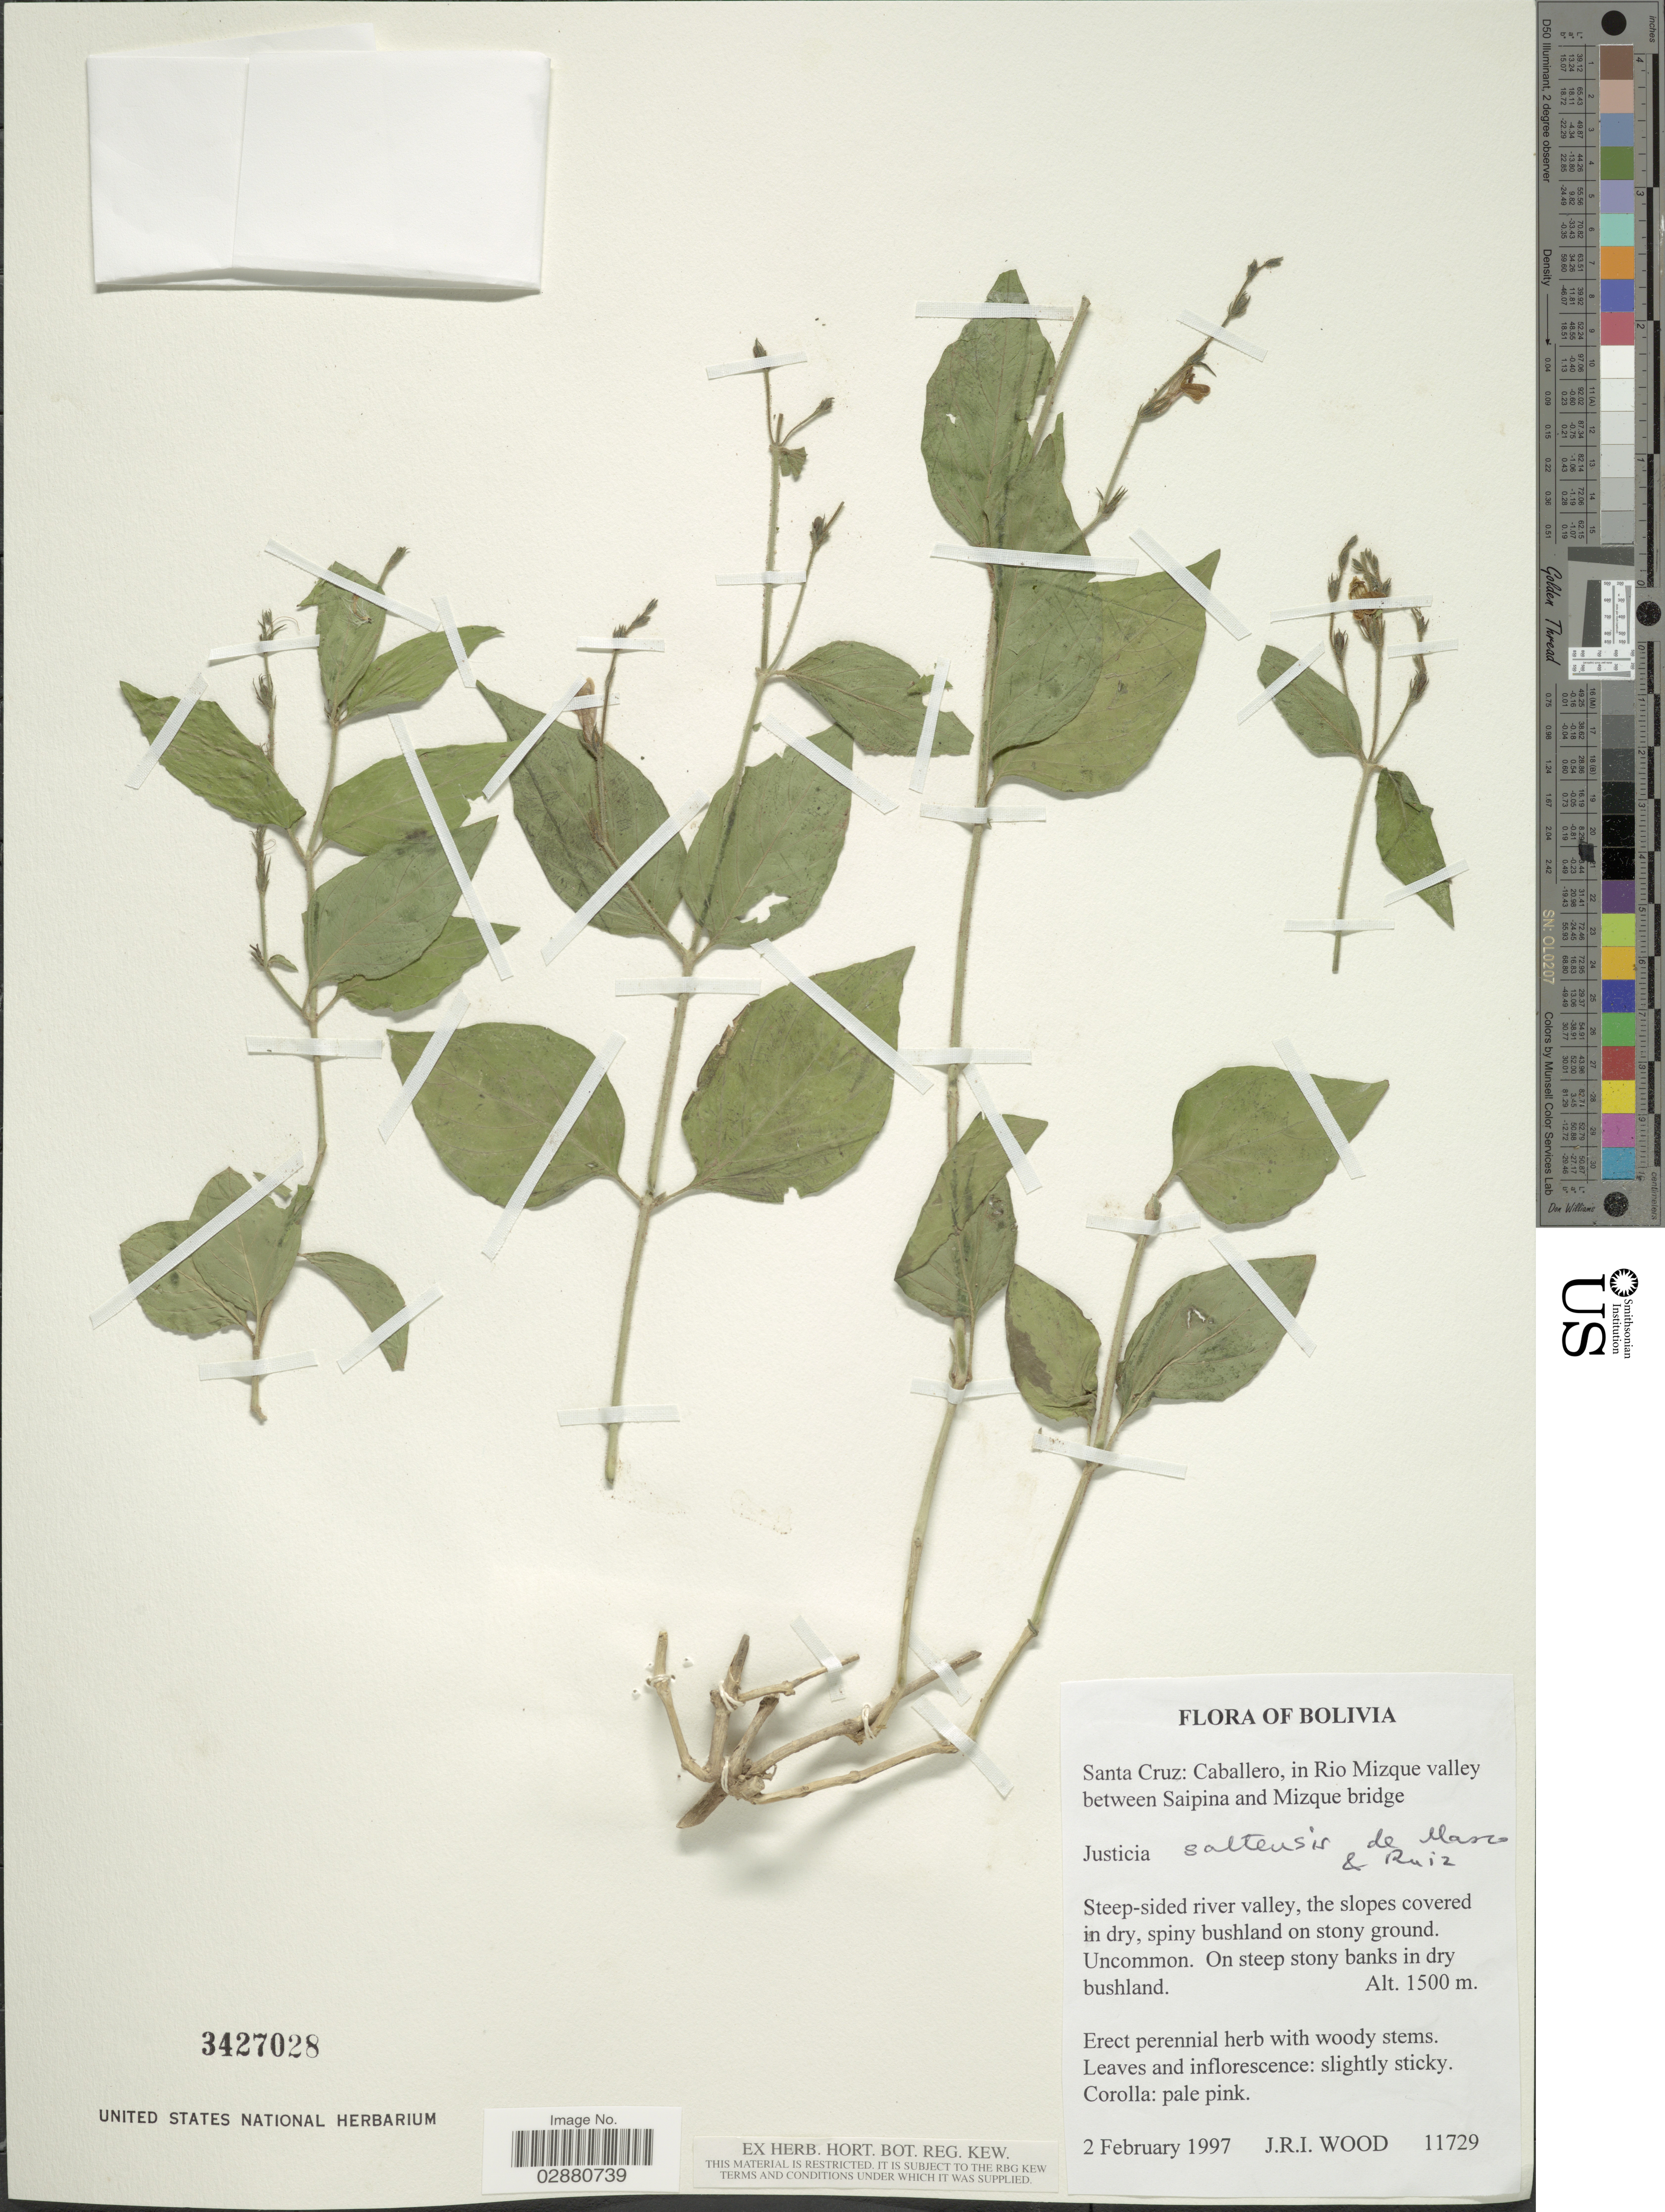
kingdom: Plantae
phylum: Tracheophyta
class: Magnoliopsida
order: Lamiales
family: Acanthaceae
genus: Justicia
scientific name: Justicia saltensis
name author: T. Ruíz & De Marco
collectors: J. R. I. Wood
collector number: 11729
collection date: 1997-02-02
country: Bolivia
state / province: Santa Cruz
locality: Caballero, in Rio Mizque valley between Saipina and Mizque bridge.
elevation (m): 1500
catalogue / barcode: US 3427028